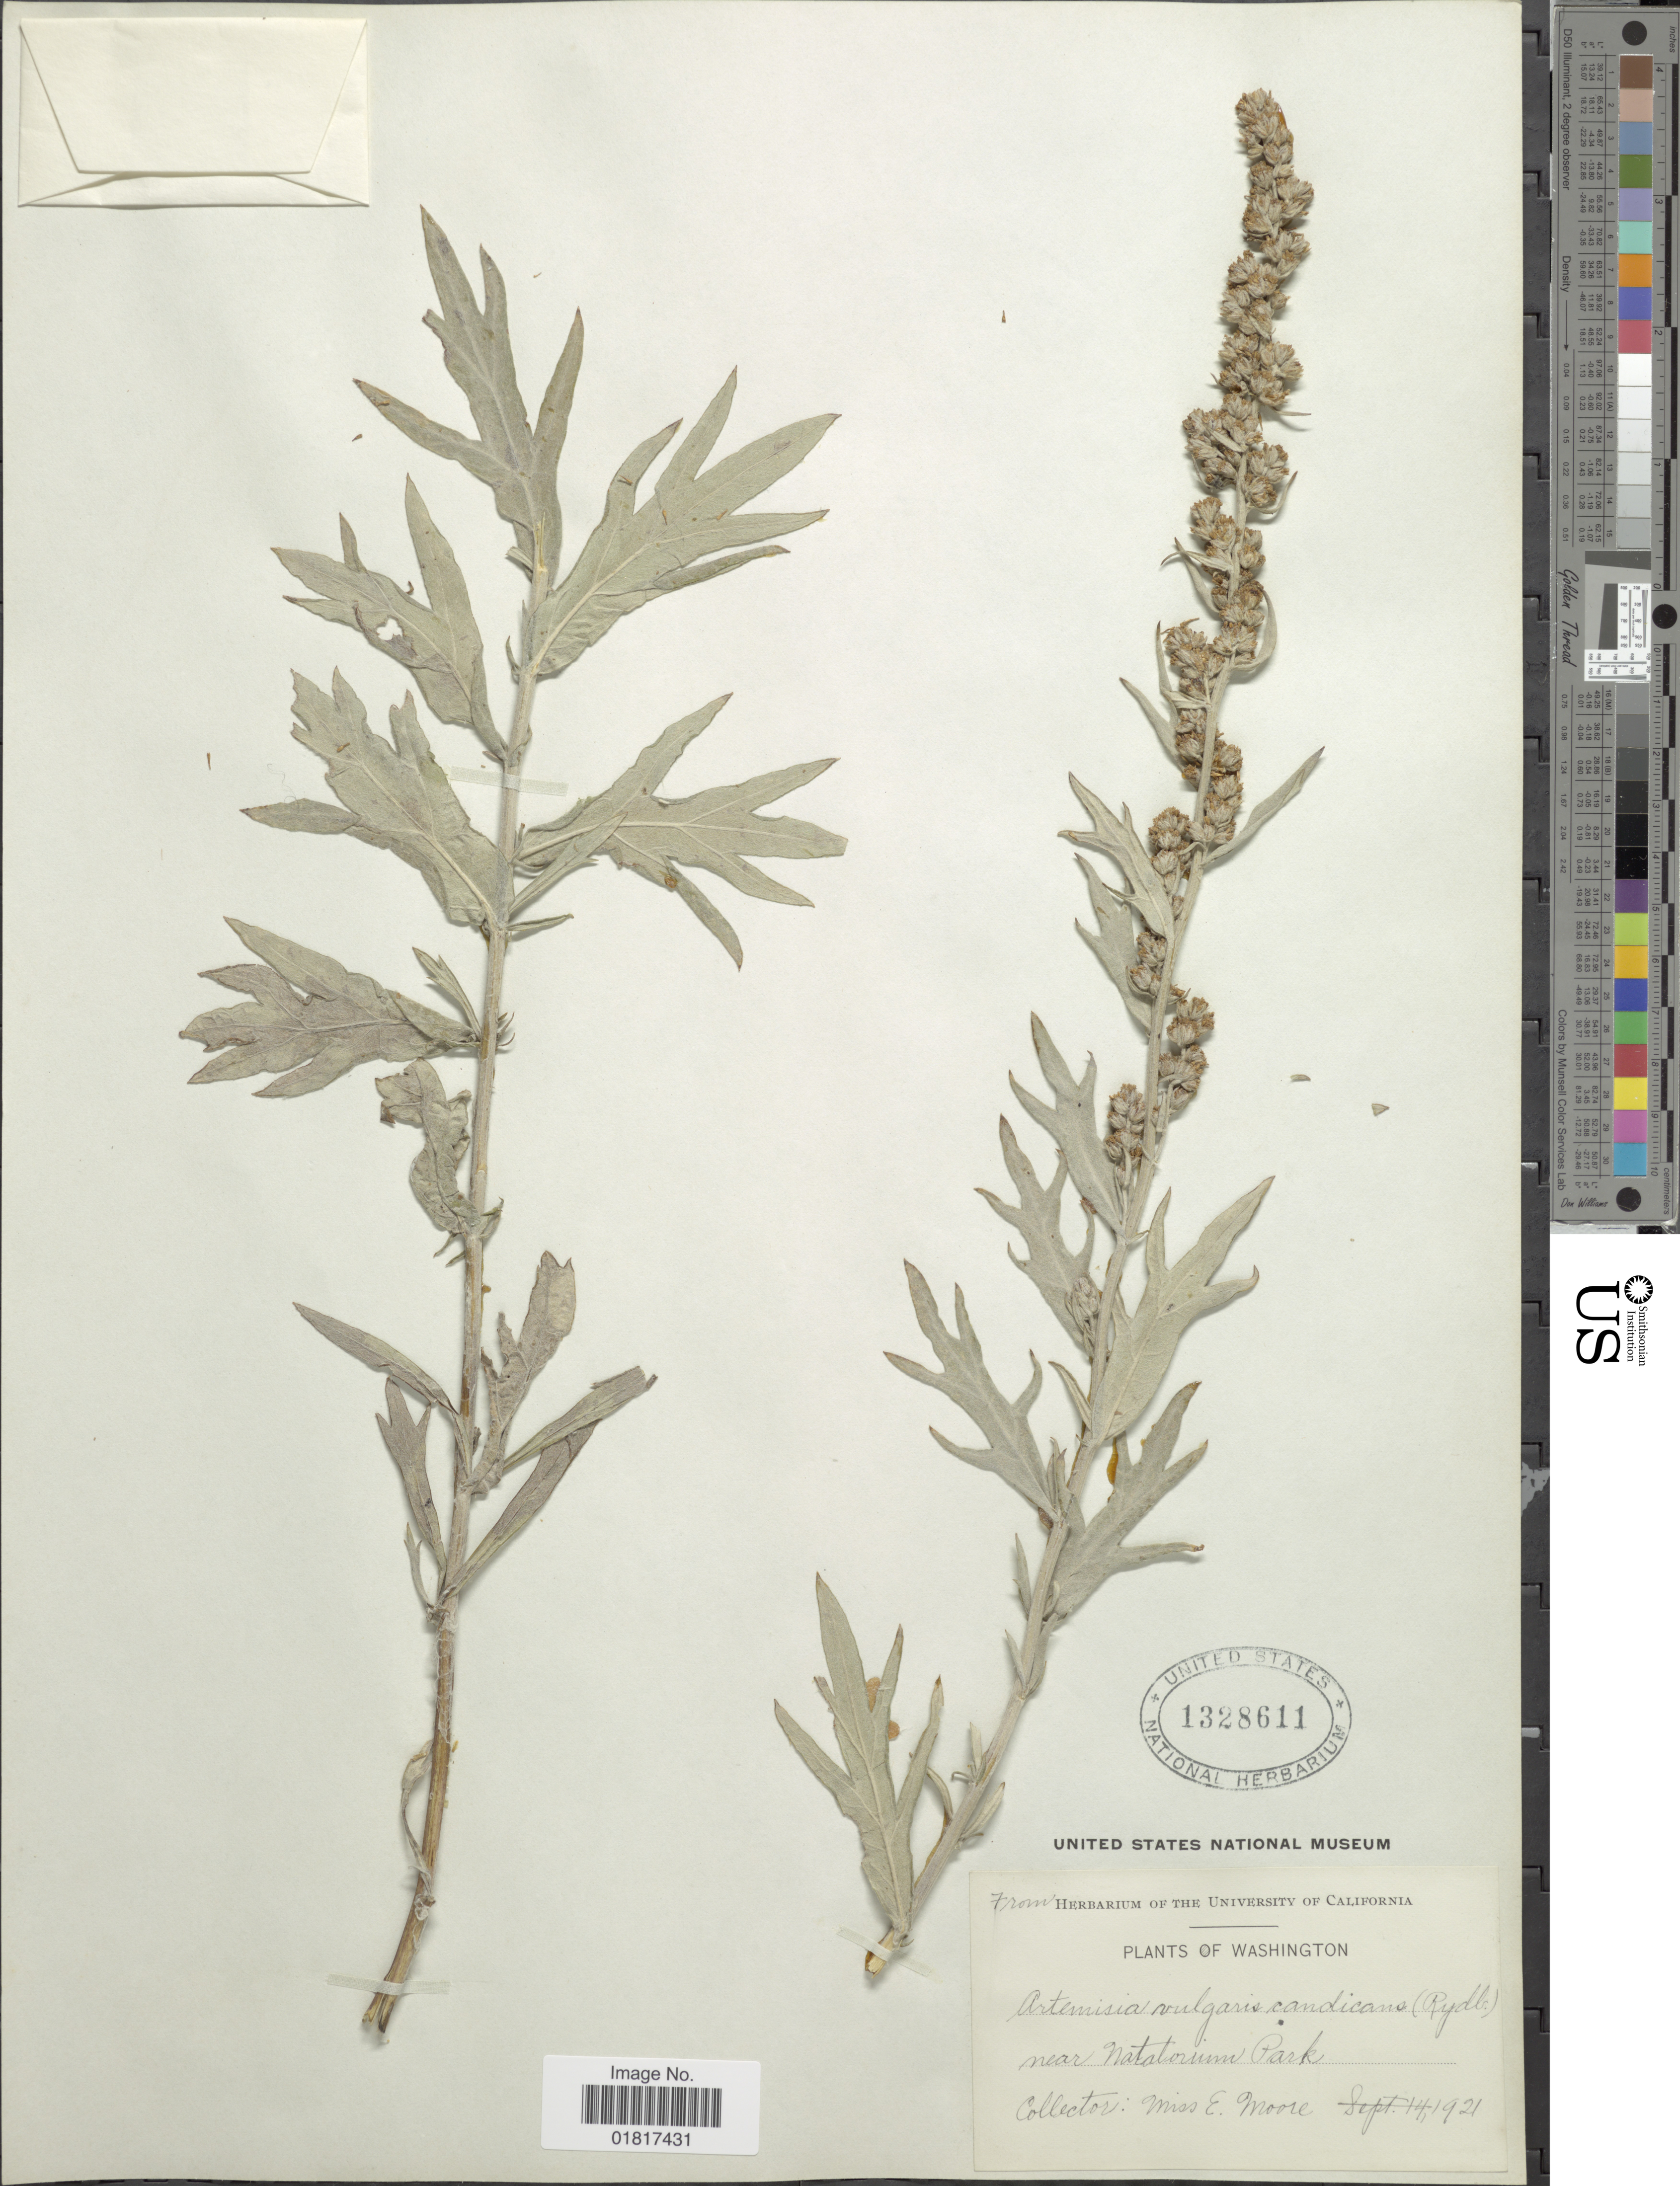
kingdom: Plantae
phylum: Tracheophyta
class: Magnoliopsida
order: Asterales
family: Asteraceae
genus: Artemisia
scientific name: Artemisia vulgaris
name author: L.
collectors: E. Moore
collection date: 1921-09-14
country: United States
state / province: Washington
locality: Near Natatorium Park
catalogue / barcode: US 1328611